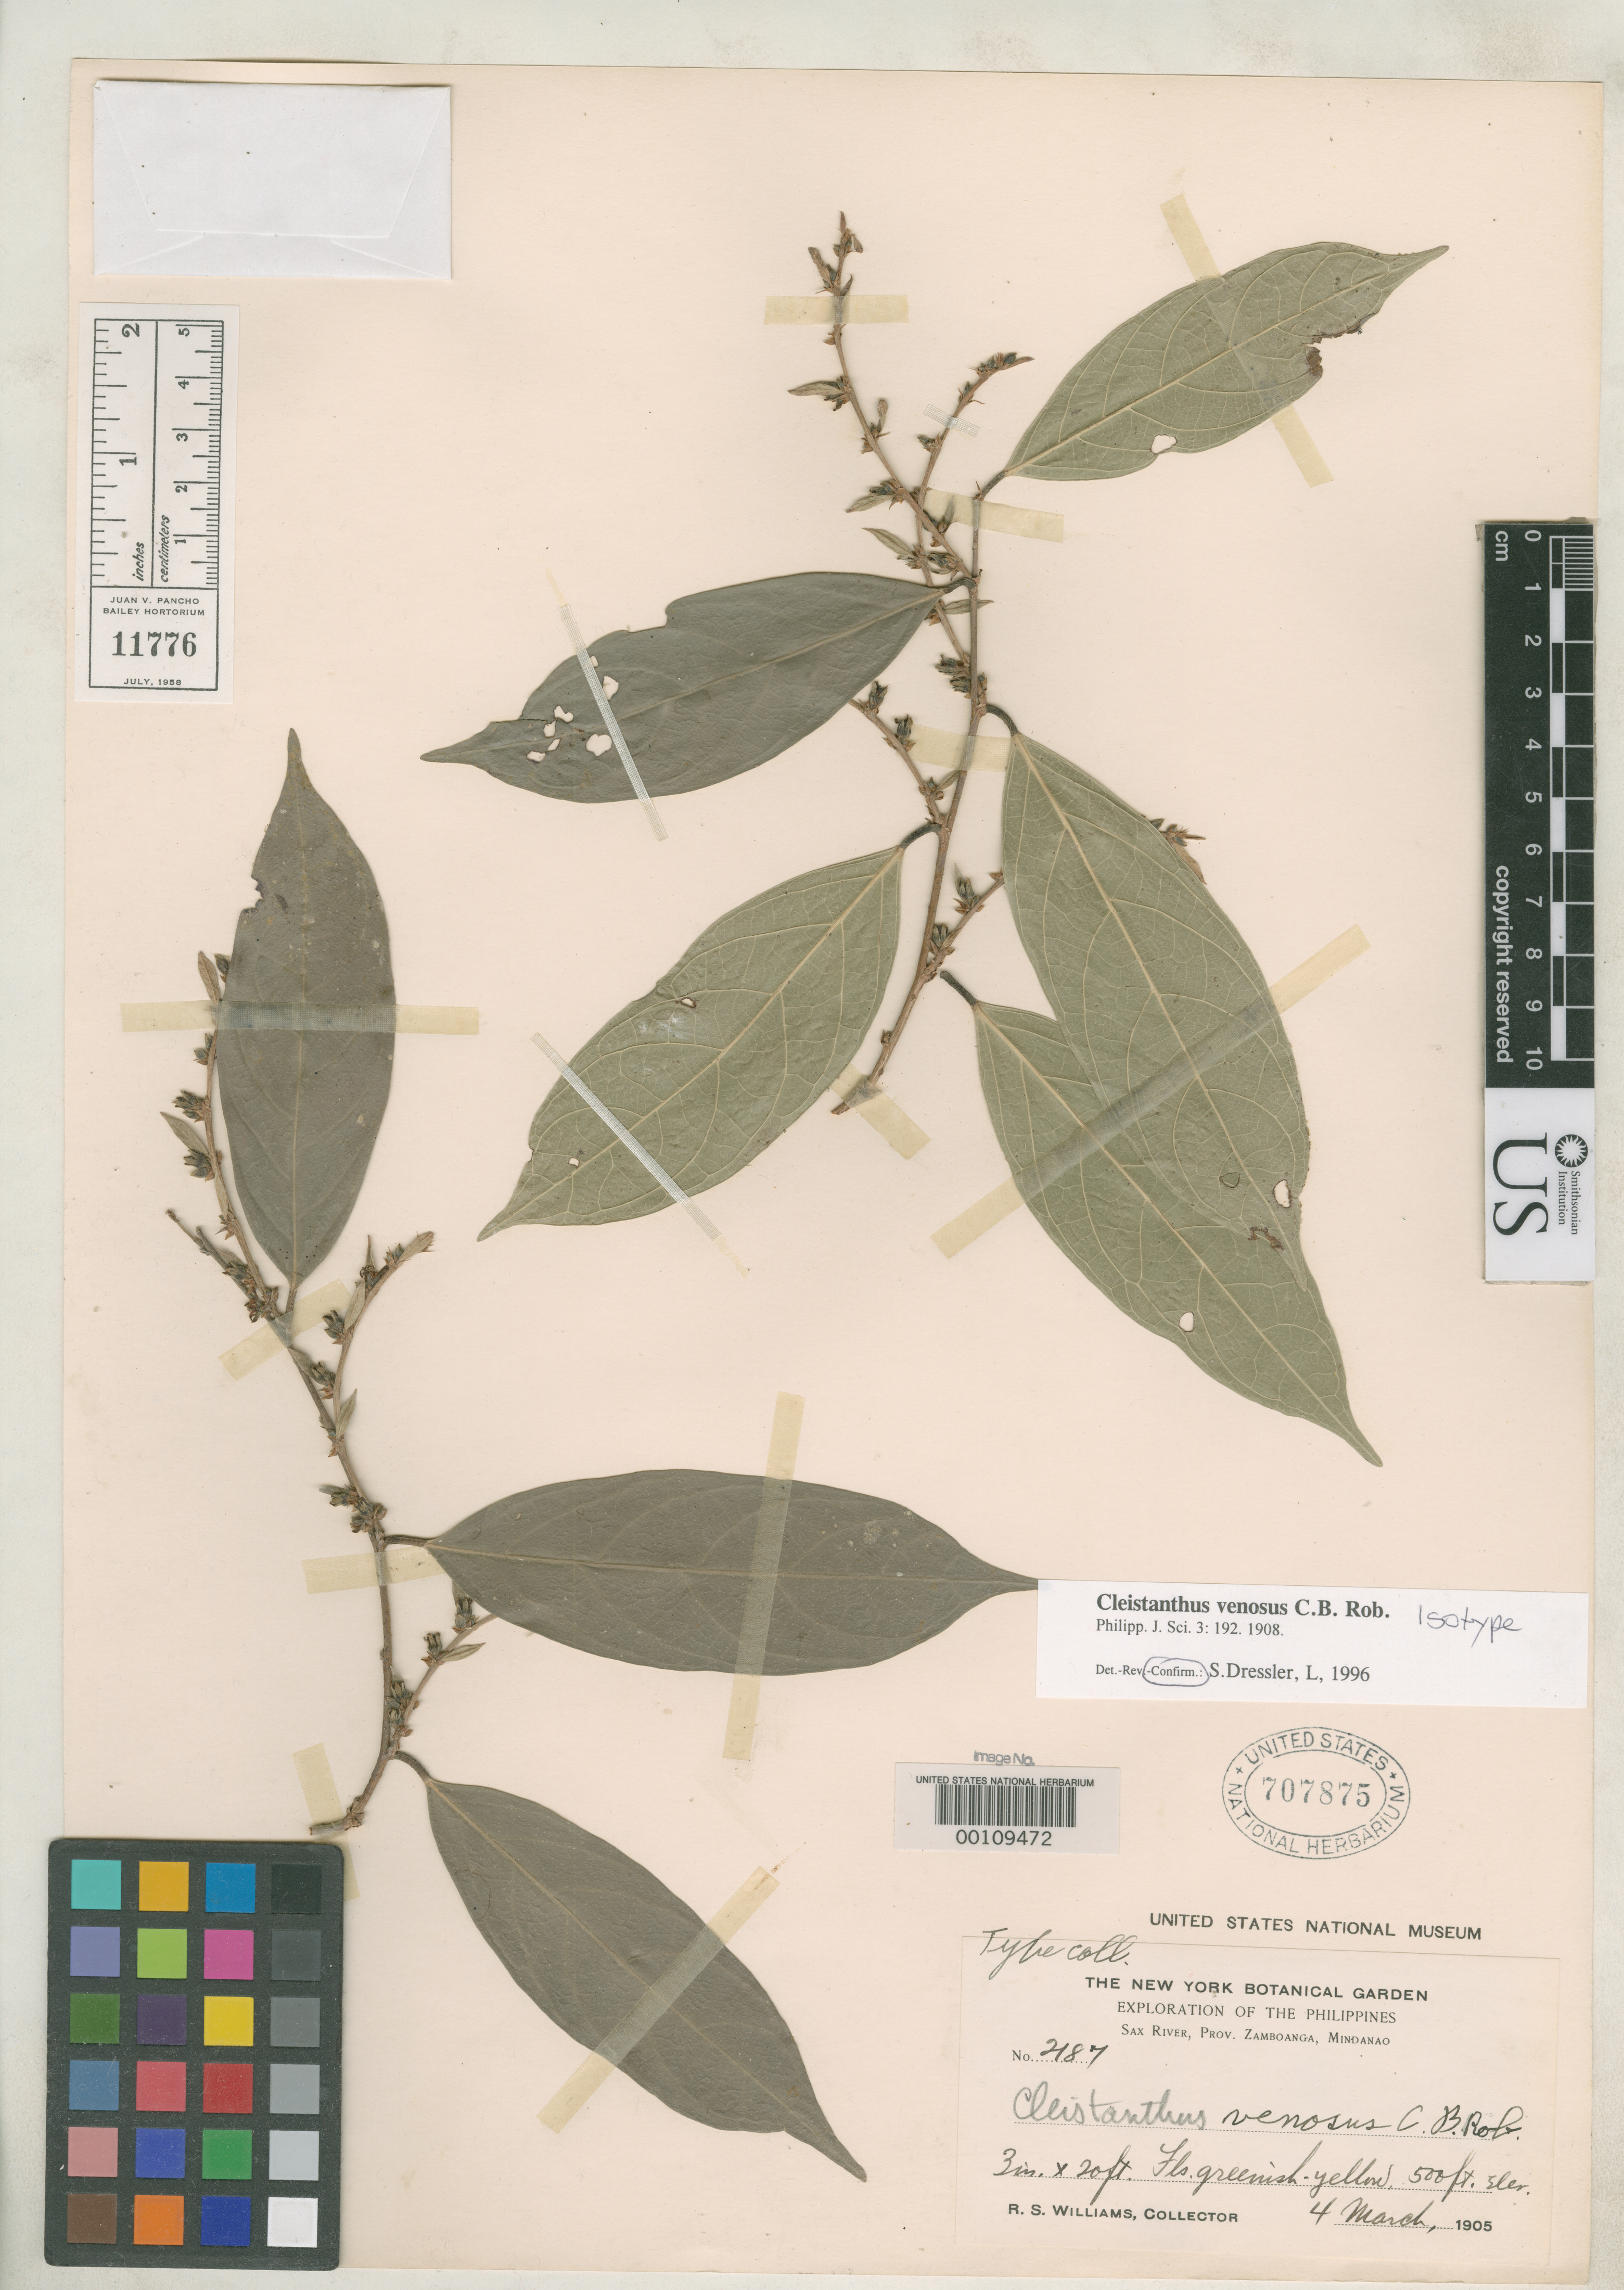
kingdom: Plantae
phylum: Tracheophyta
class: Magnoliopsida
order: Malpighiales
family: Phyllanthaceae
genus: Cleistanthus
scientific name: Cleistanthus venosus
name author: C.B. Rob.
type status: Isolectotype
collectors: R. S. Williams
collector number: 2187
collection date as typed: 04 Mar 1905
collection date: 1905-03-04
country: Philippines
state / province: Zamboanga Peninsula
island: Mindanao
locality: Sax River.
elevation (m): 152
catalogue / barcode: US 707875